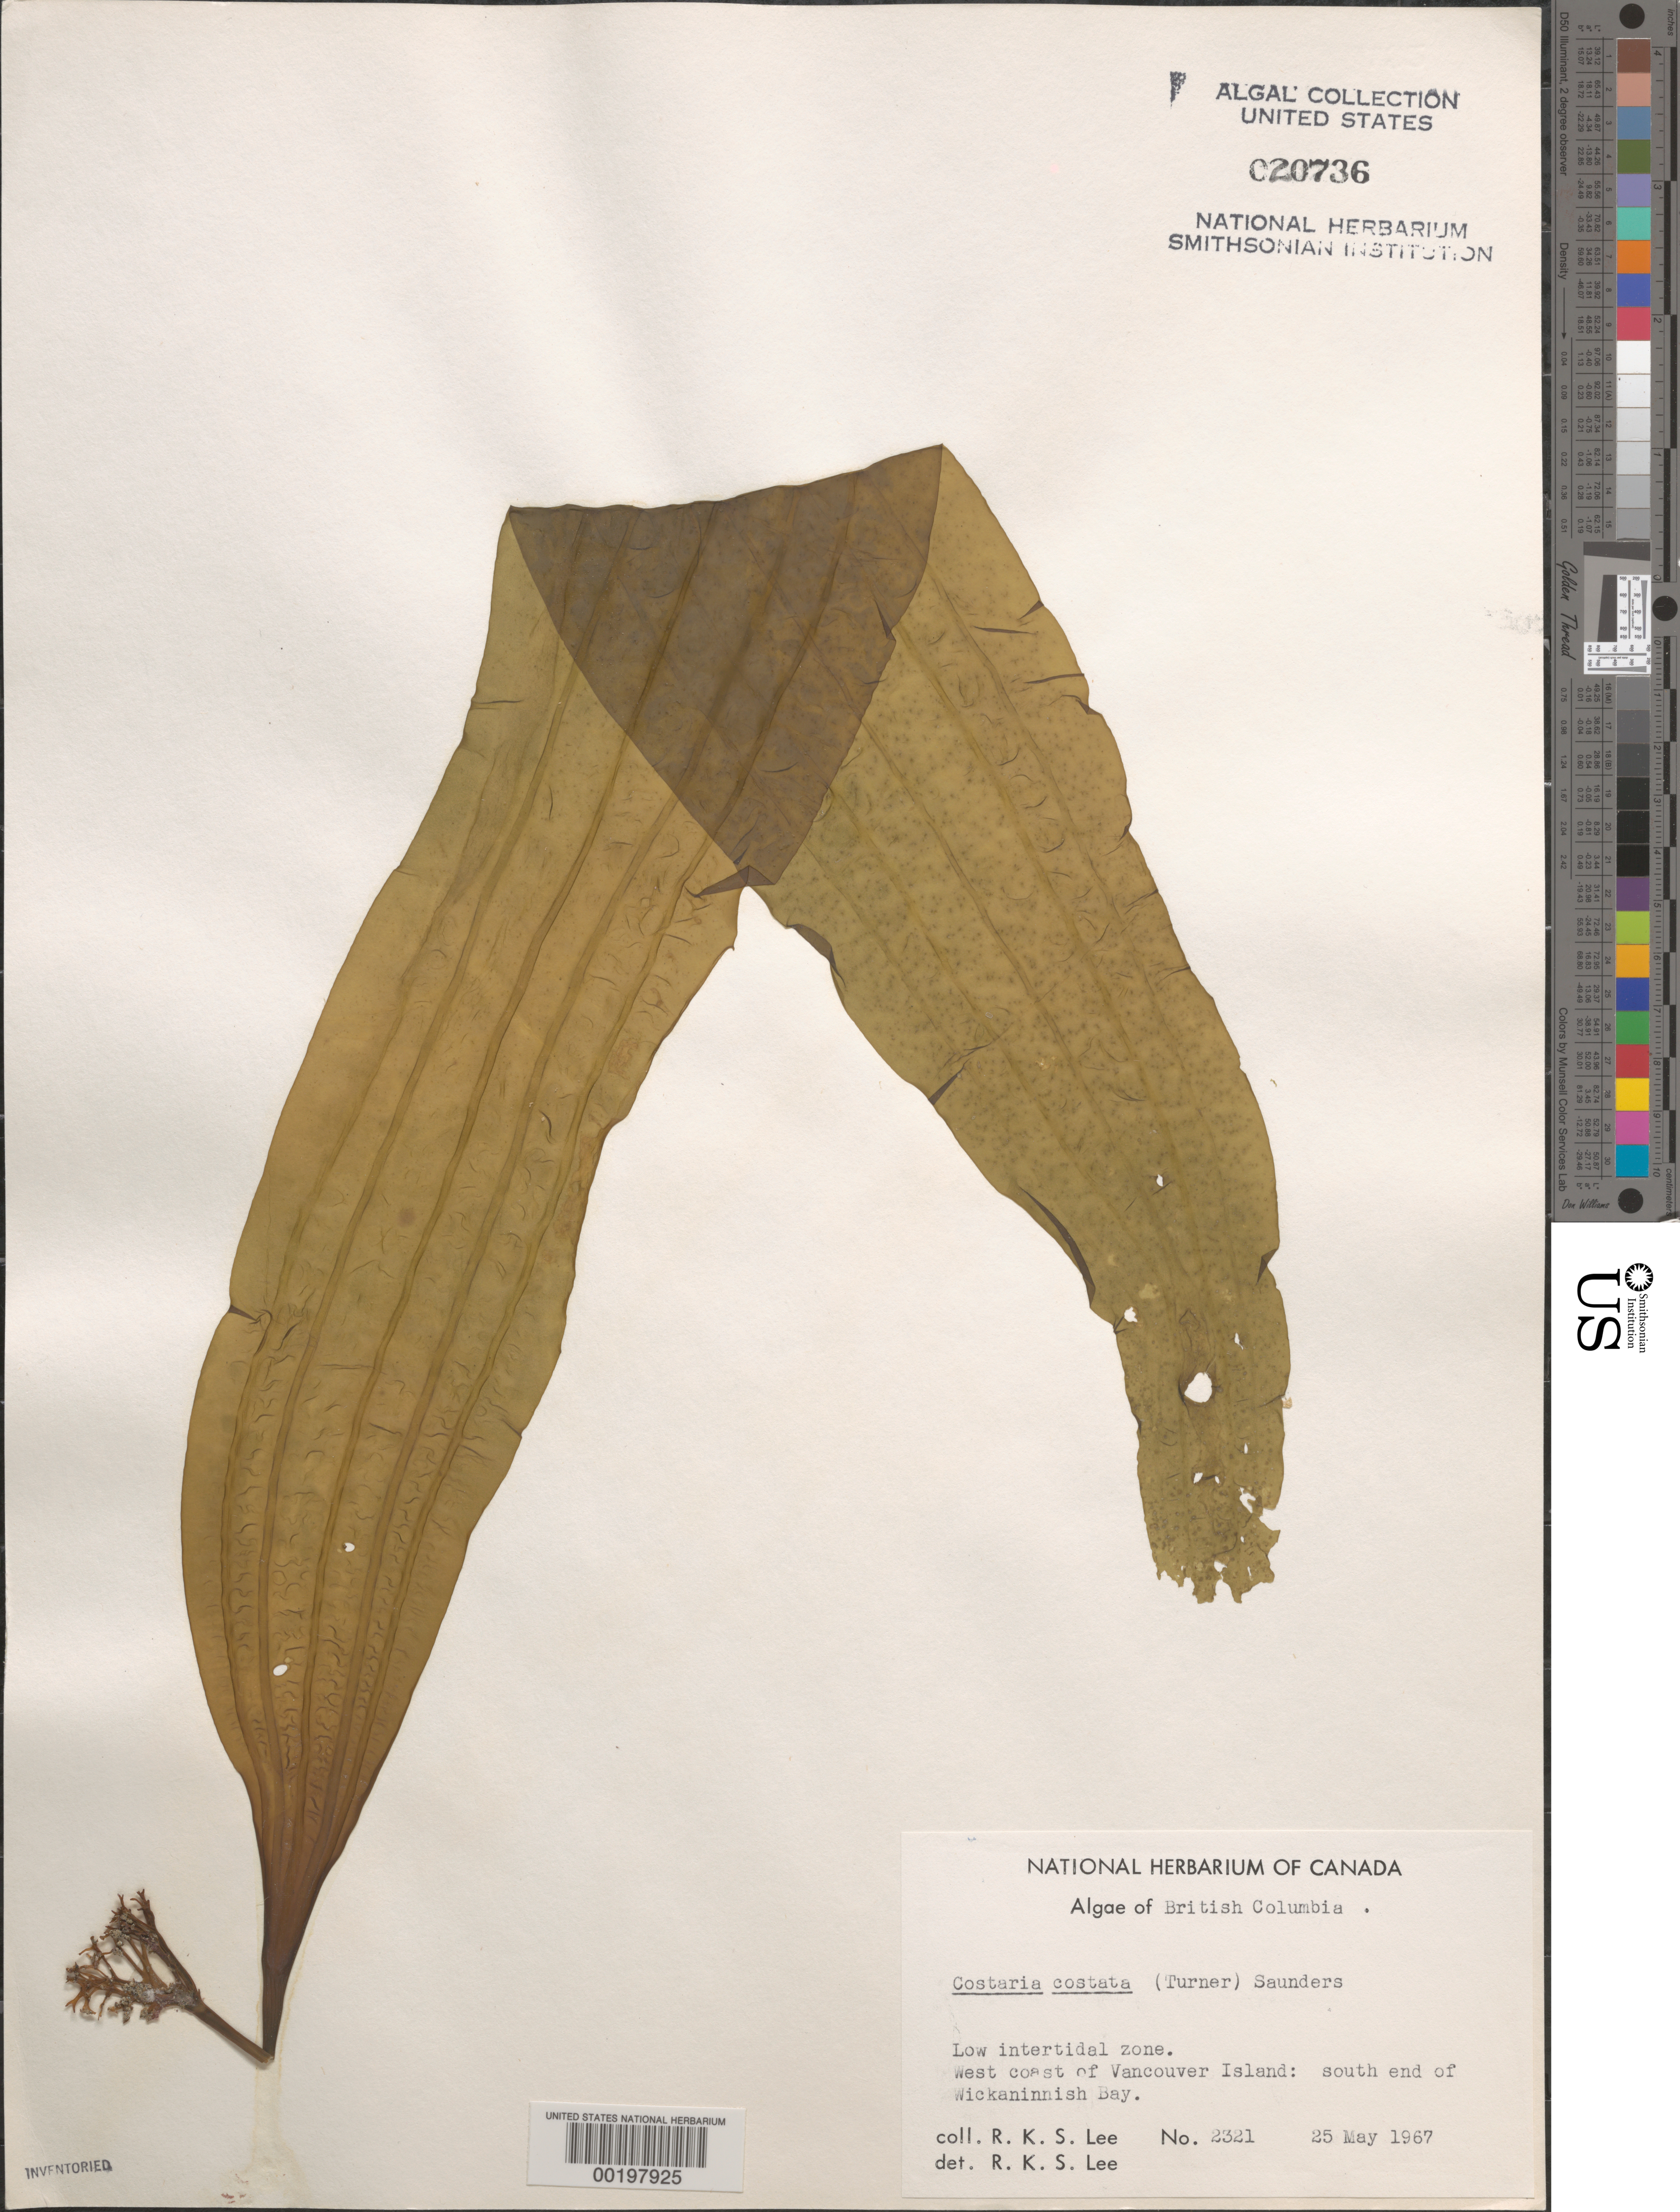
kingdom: Chromista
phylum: Ochrophyta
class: Phaeophyceae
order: Laminariales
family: Costariaceae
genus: Costaria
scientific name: Costaria costata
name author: (C. Agardh) D.A. Saunders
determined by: Lee, R. K. S.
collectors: R. Lee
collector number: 2321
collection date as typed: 25 May 1967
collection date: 1967-05-25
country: Canada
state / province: British Columbia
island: Vancouver Island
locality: Wickaninnish Bay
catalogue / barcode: US 20736